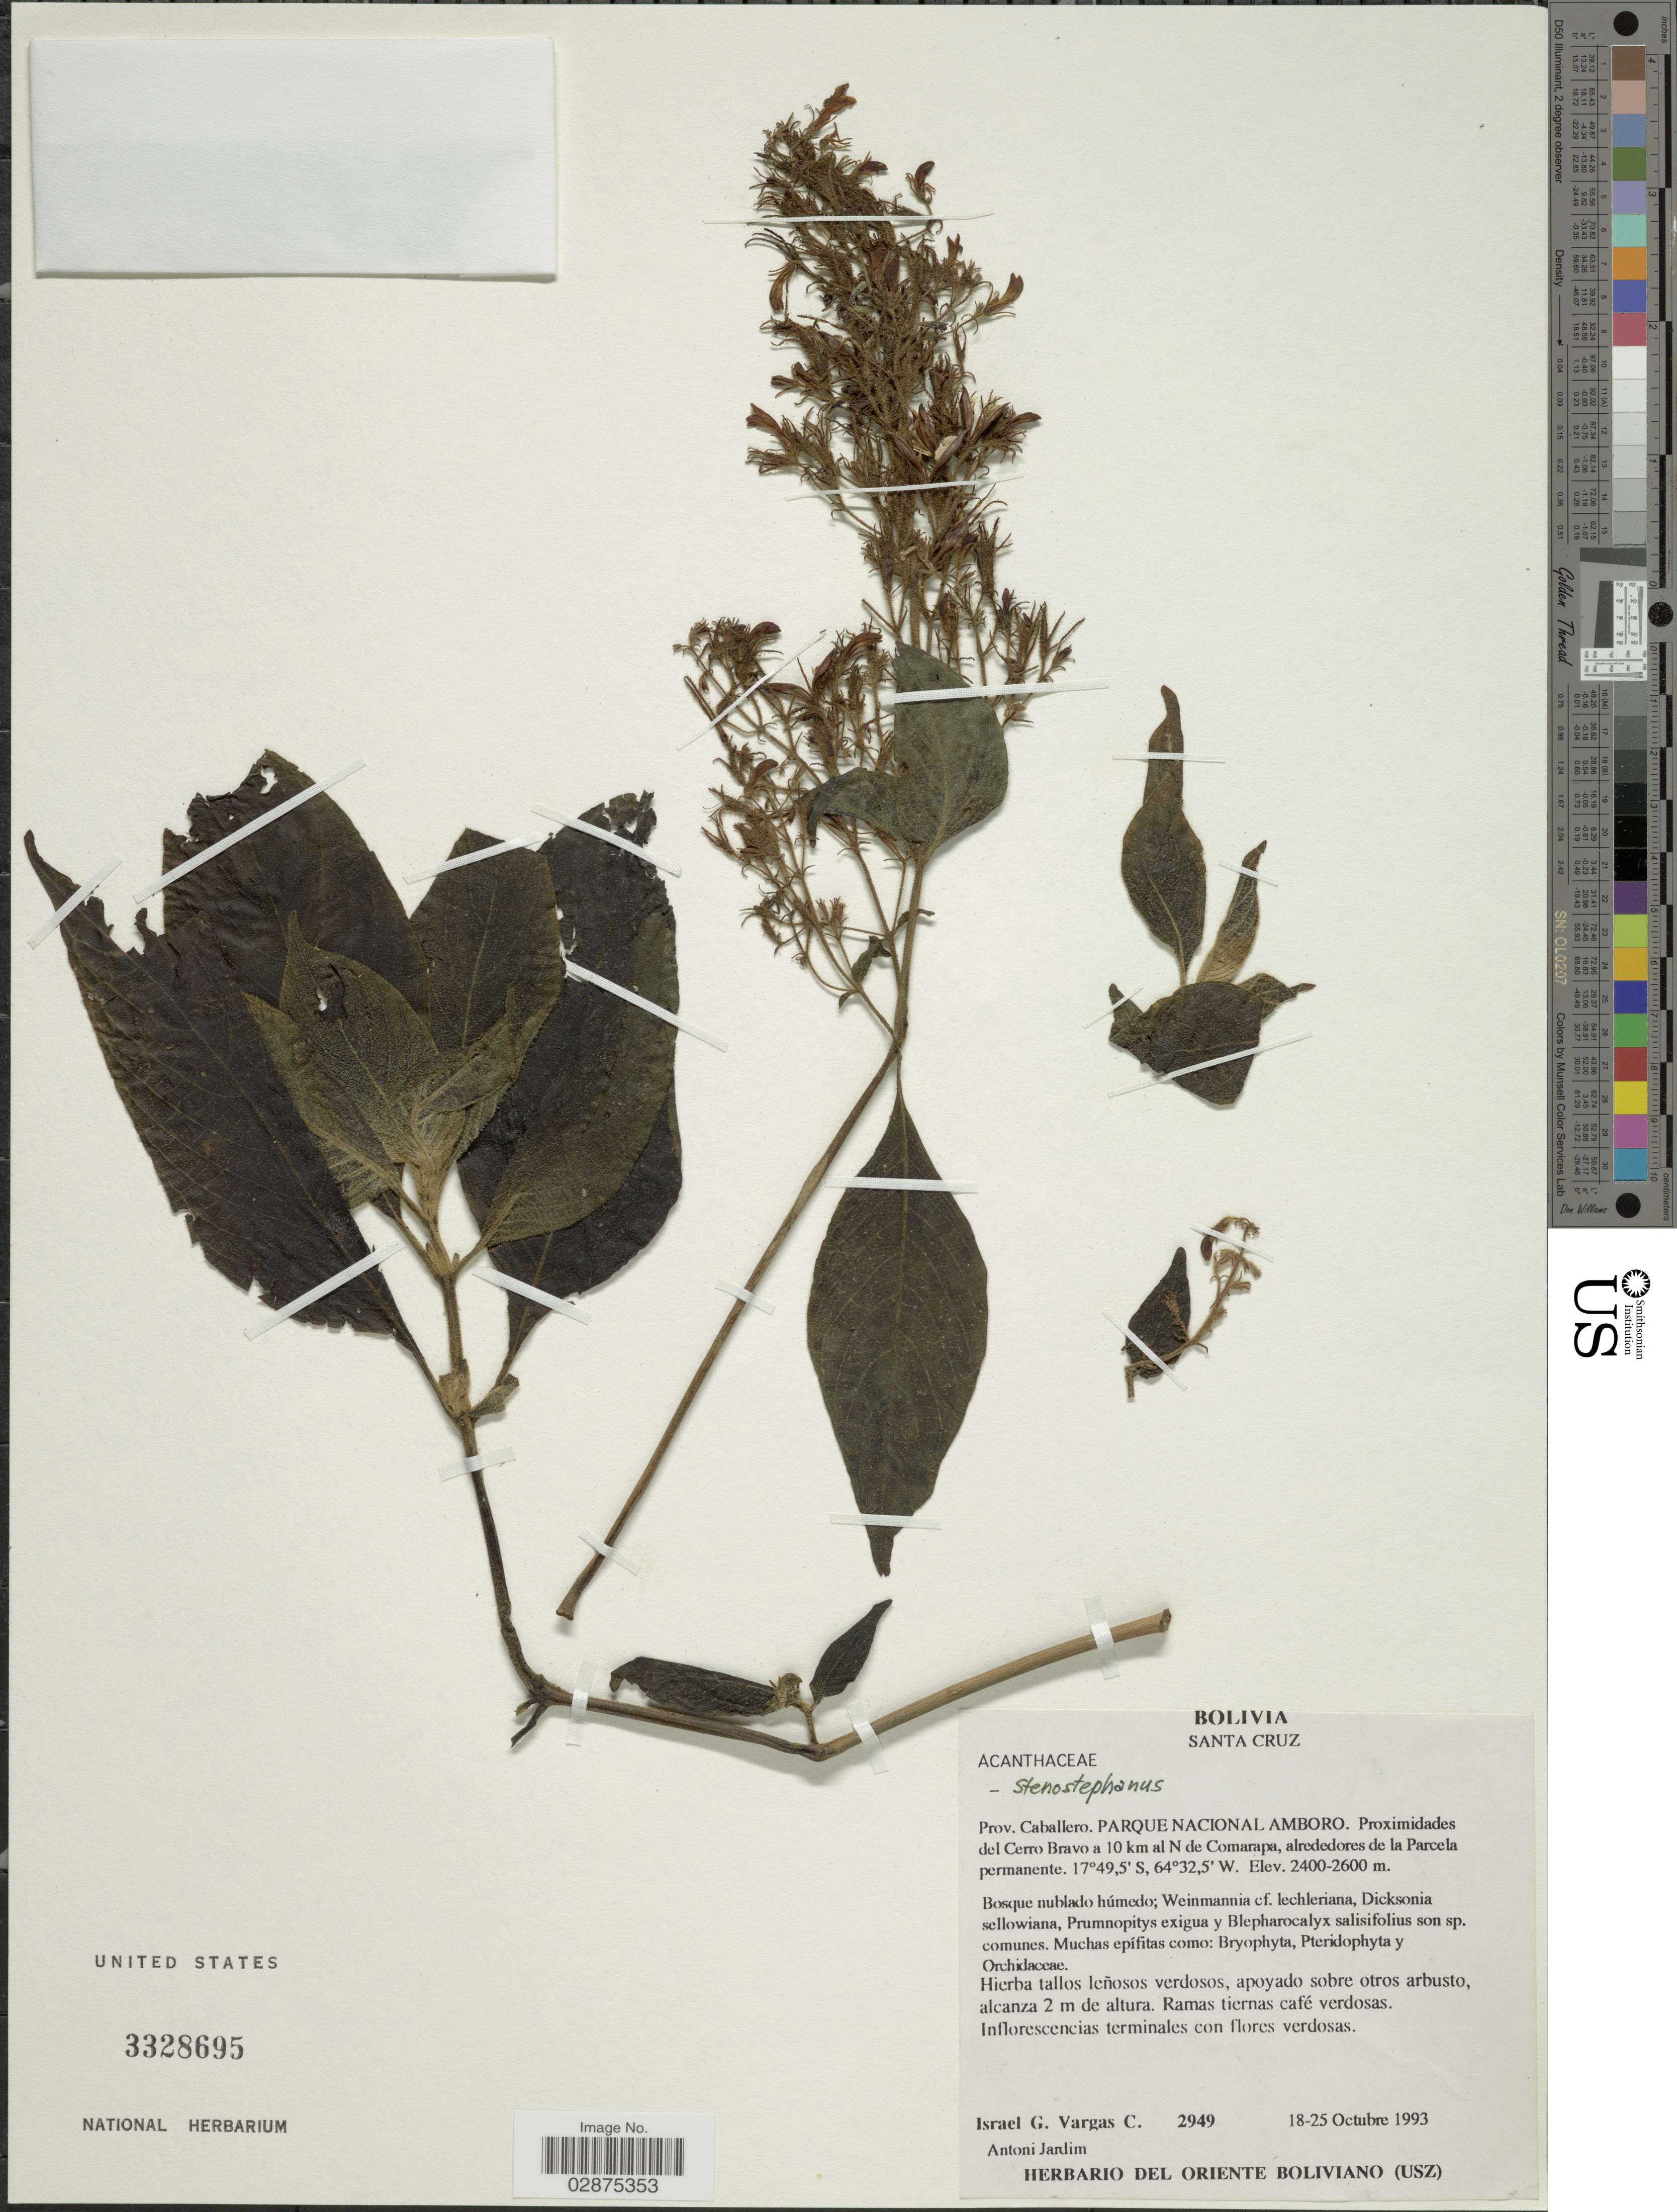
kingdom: Plantae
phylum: Tracheophyta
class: Magnoliopsida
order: Lamiales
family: Acanthaceae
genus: Stenostephanus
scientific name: Stenostephanus pyramidalis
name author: (Lindau) Wassh.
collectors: I. Vargas C. & A. Jardim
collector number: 2949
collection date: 1993-10-18/1993-10-25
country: Bolivia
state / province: Santa Cruz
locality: Prov. Caballero. Parque Nacional Amboro. Proximidades del Cerro Bravo a 10 km al N de Comarapa, alrededores de la Parcela permanente.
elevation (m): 2400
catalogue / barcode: US 3328695